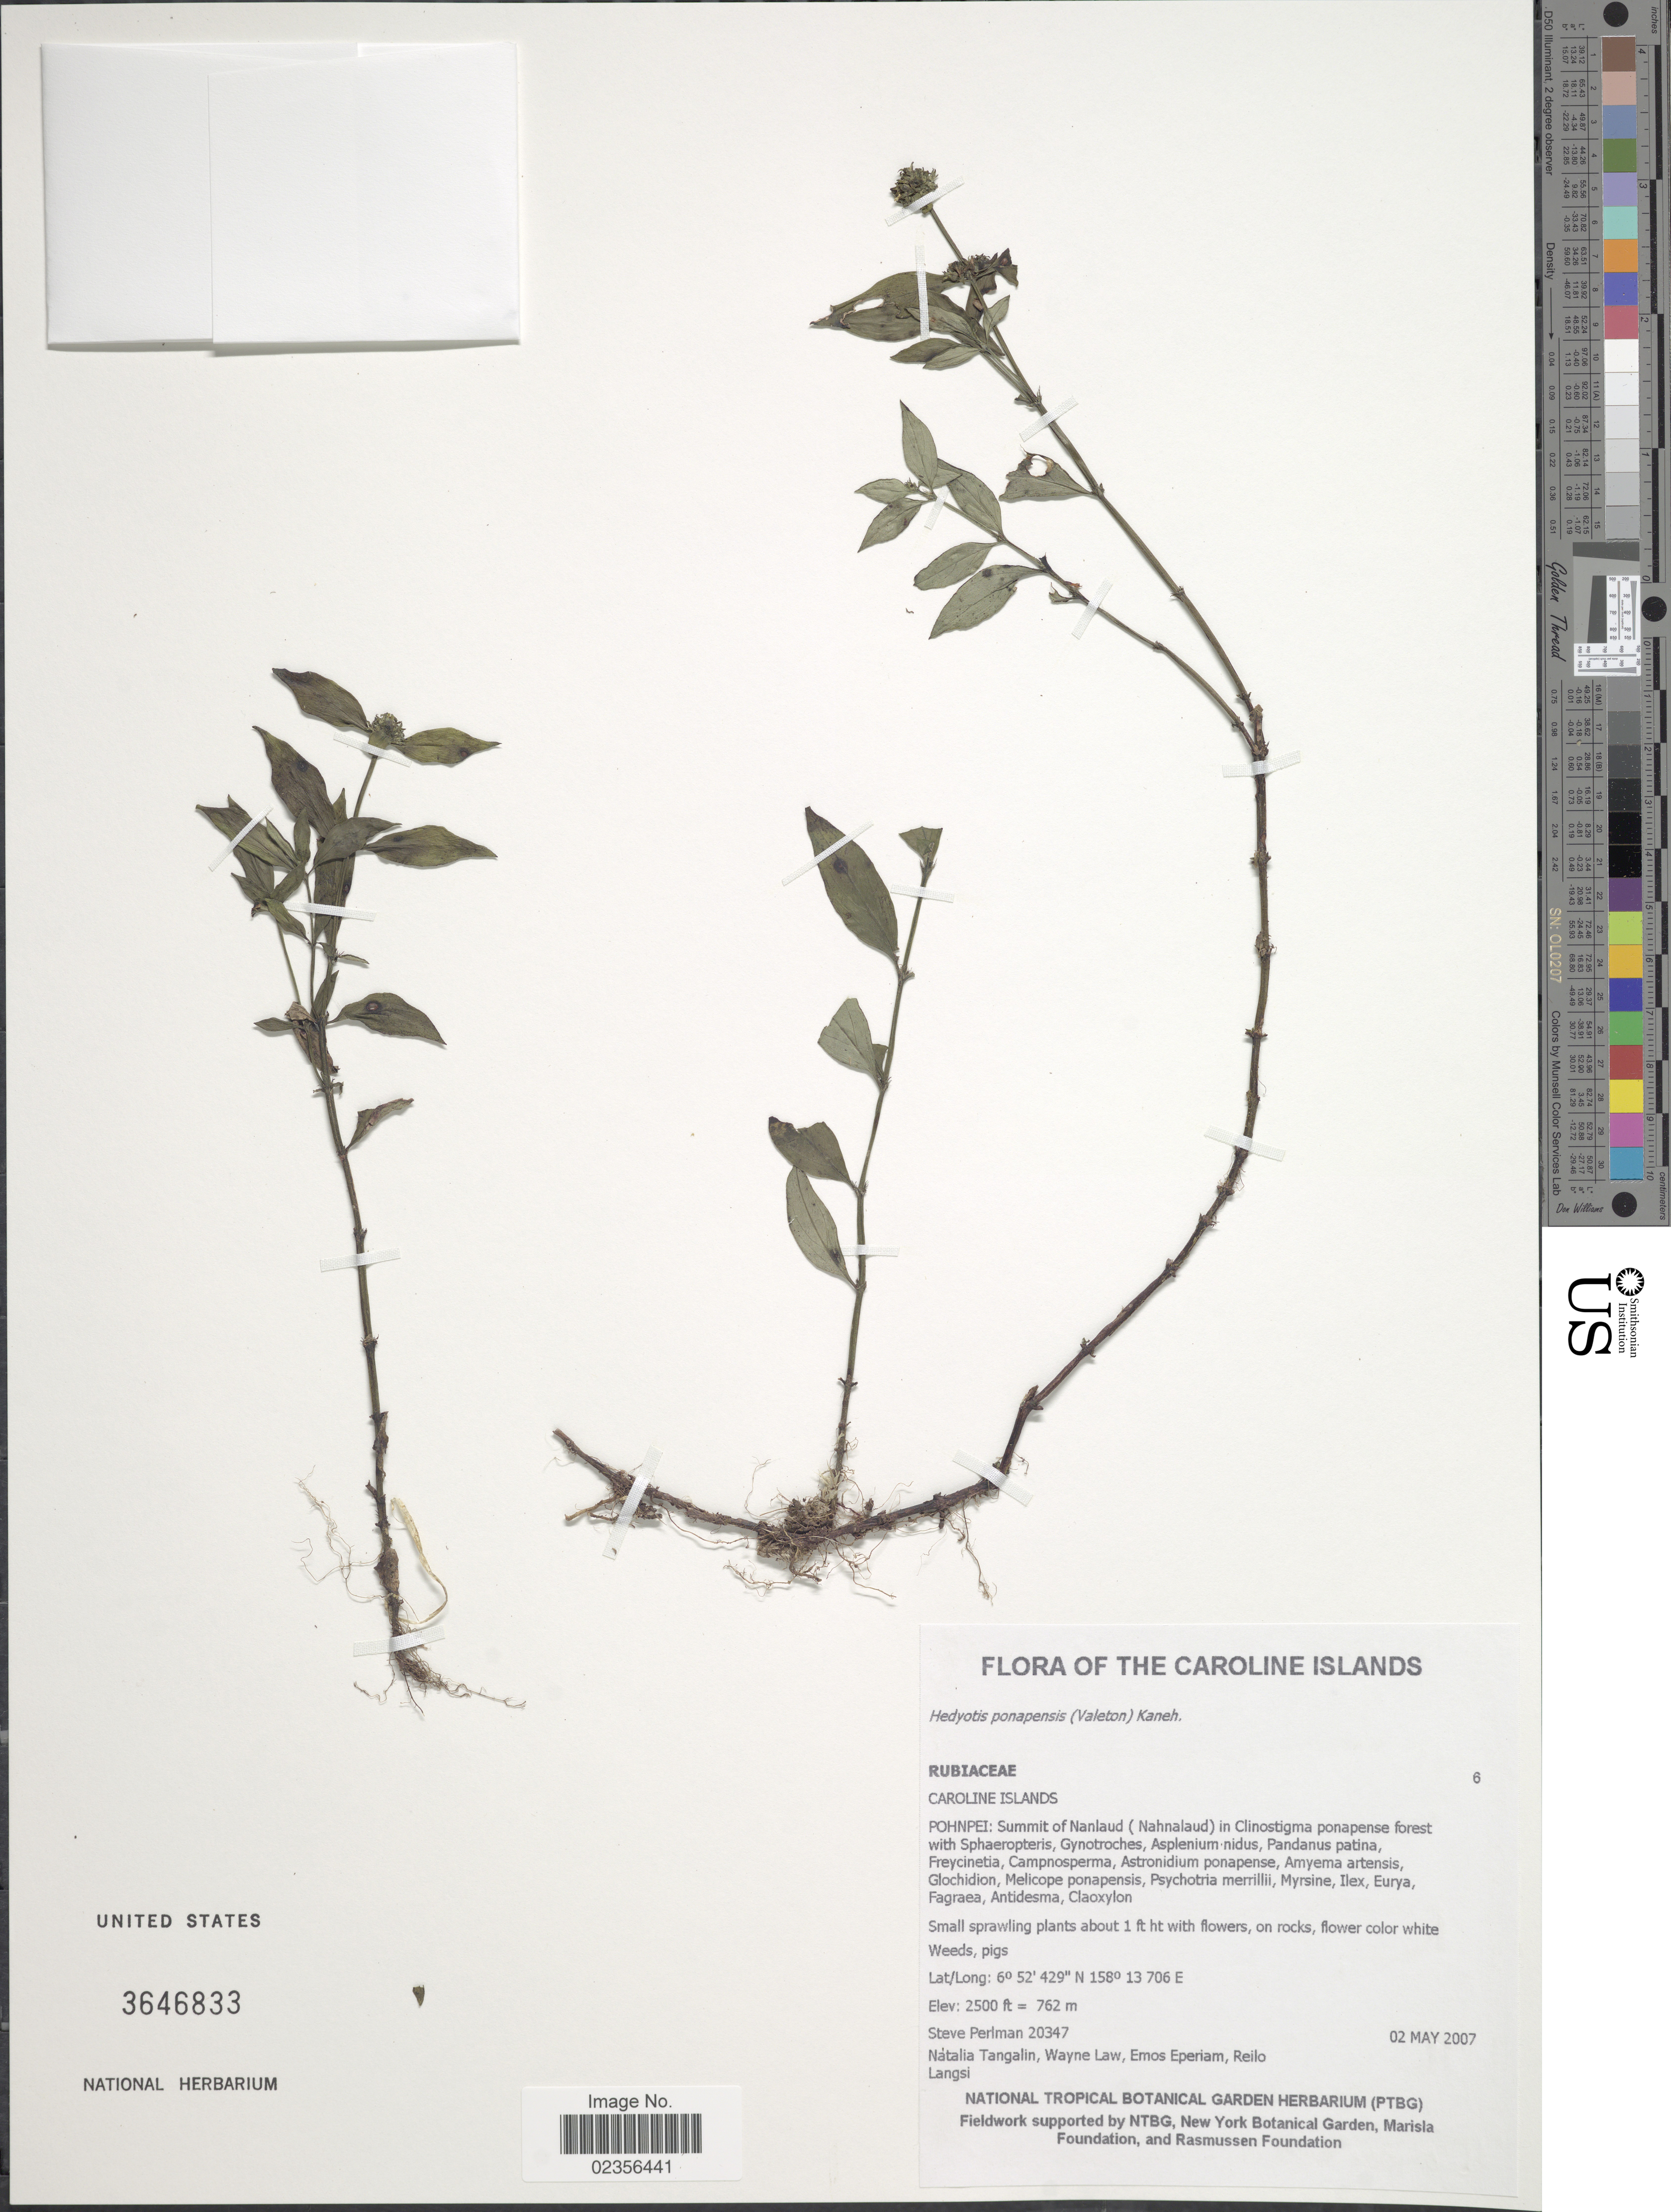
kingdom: Plantae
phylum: Tracheophyta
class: Magnoliopsida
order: Gentianales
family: Rubiaceae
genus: Hedyotis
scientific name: Hedyotis ponapensis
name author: (Valeton) Kaneh.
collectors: S. Perlman, N. Tangalin, W. Law, E. Eperiam & L. Reilo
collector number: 20347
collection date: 2007-05-02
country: Micronesia, Federated States of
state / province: Pohnpei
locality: Caroline Islands. Summit of Nanlaud (Nahnalaud)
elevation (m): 762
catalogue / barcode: US 3646833